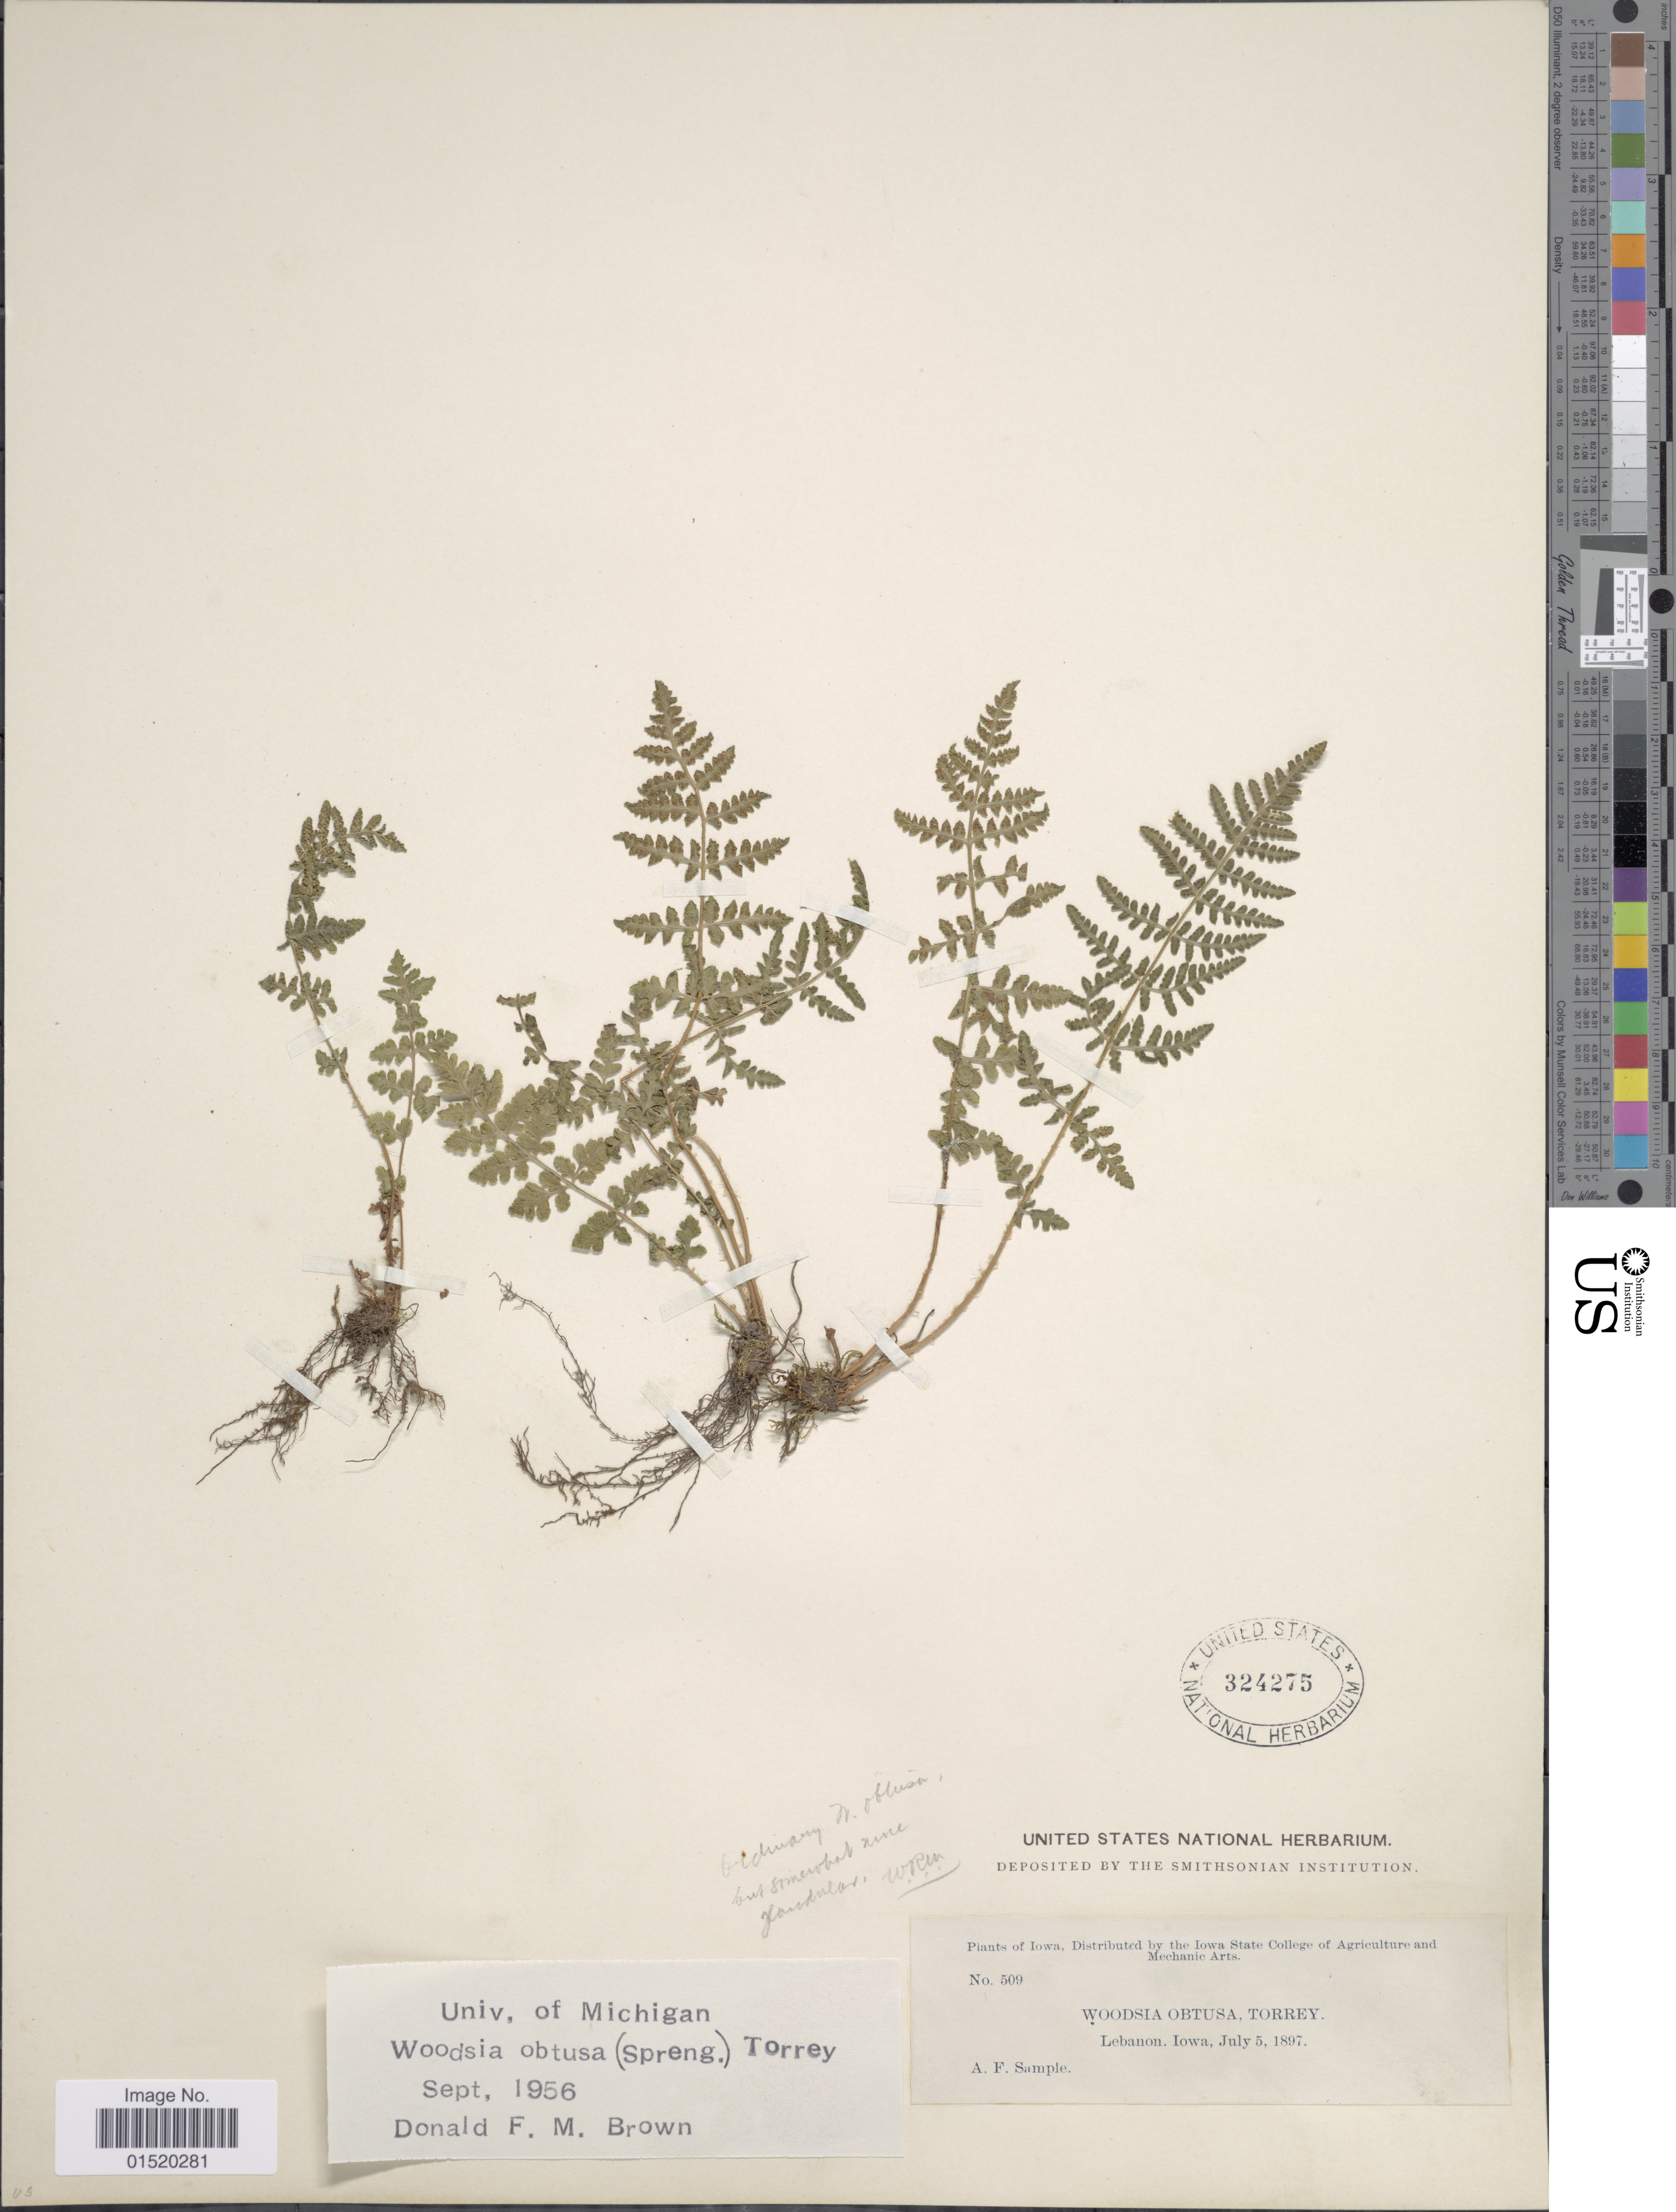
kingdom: Plantae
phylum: Tracheophyta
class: Polypodiopsida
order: Polypodiales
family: Woodsiaceae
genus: Woodsia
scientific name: Woodsia obtusa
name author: (Spreng.) Torr.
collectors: A. Sample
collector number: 509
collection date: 1897-07-05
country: United States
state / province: Iowa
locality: Lebanon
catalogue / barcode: US 324275